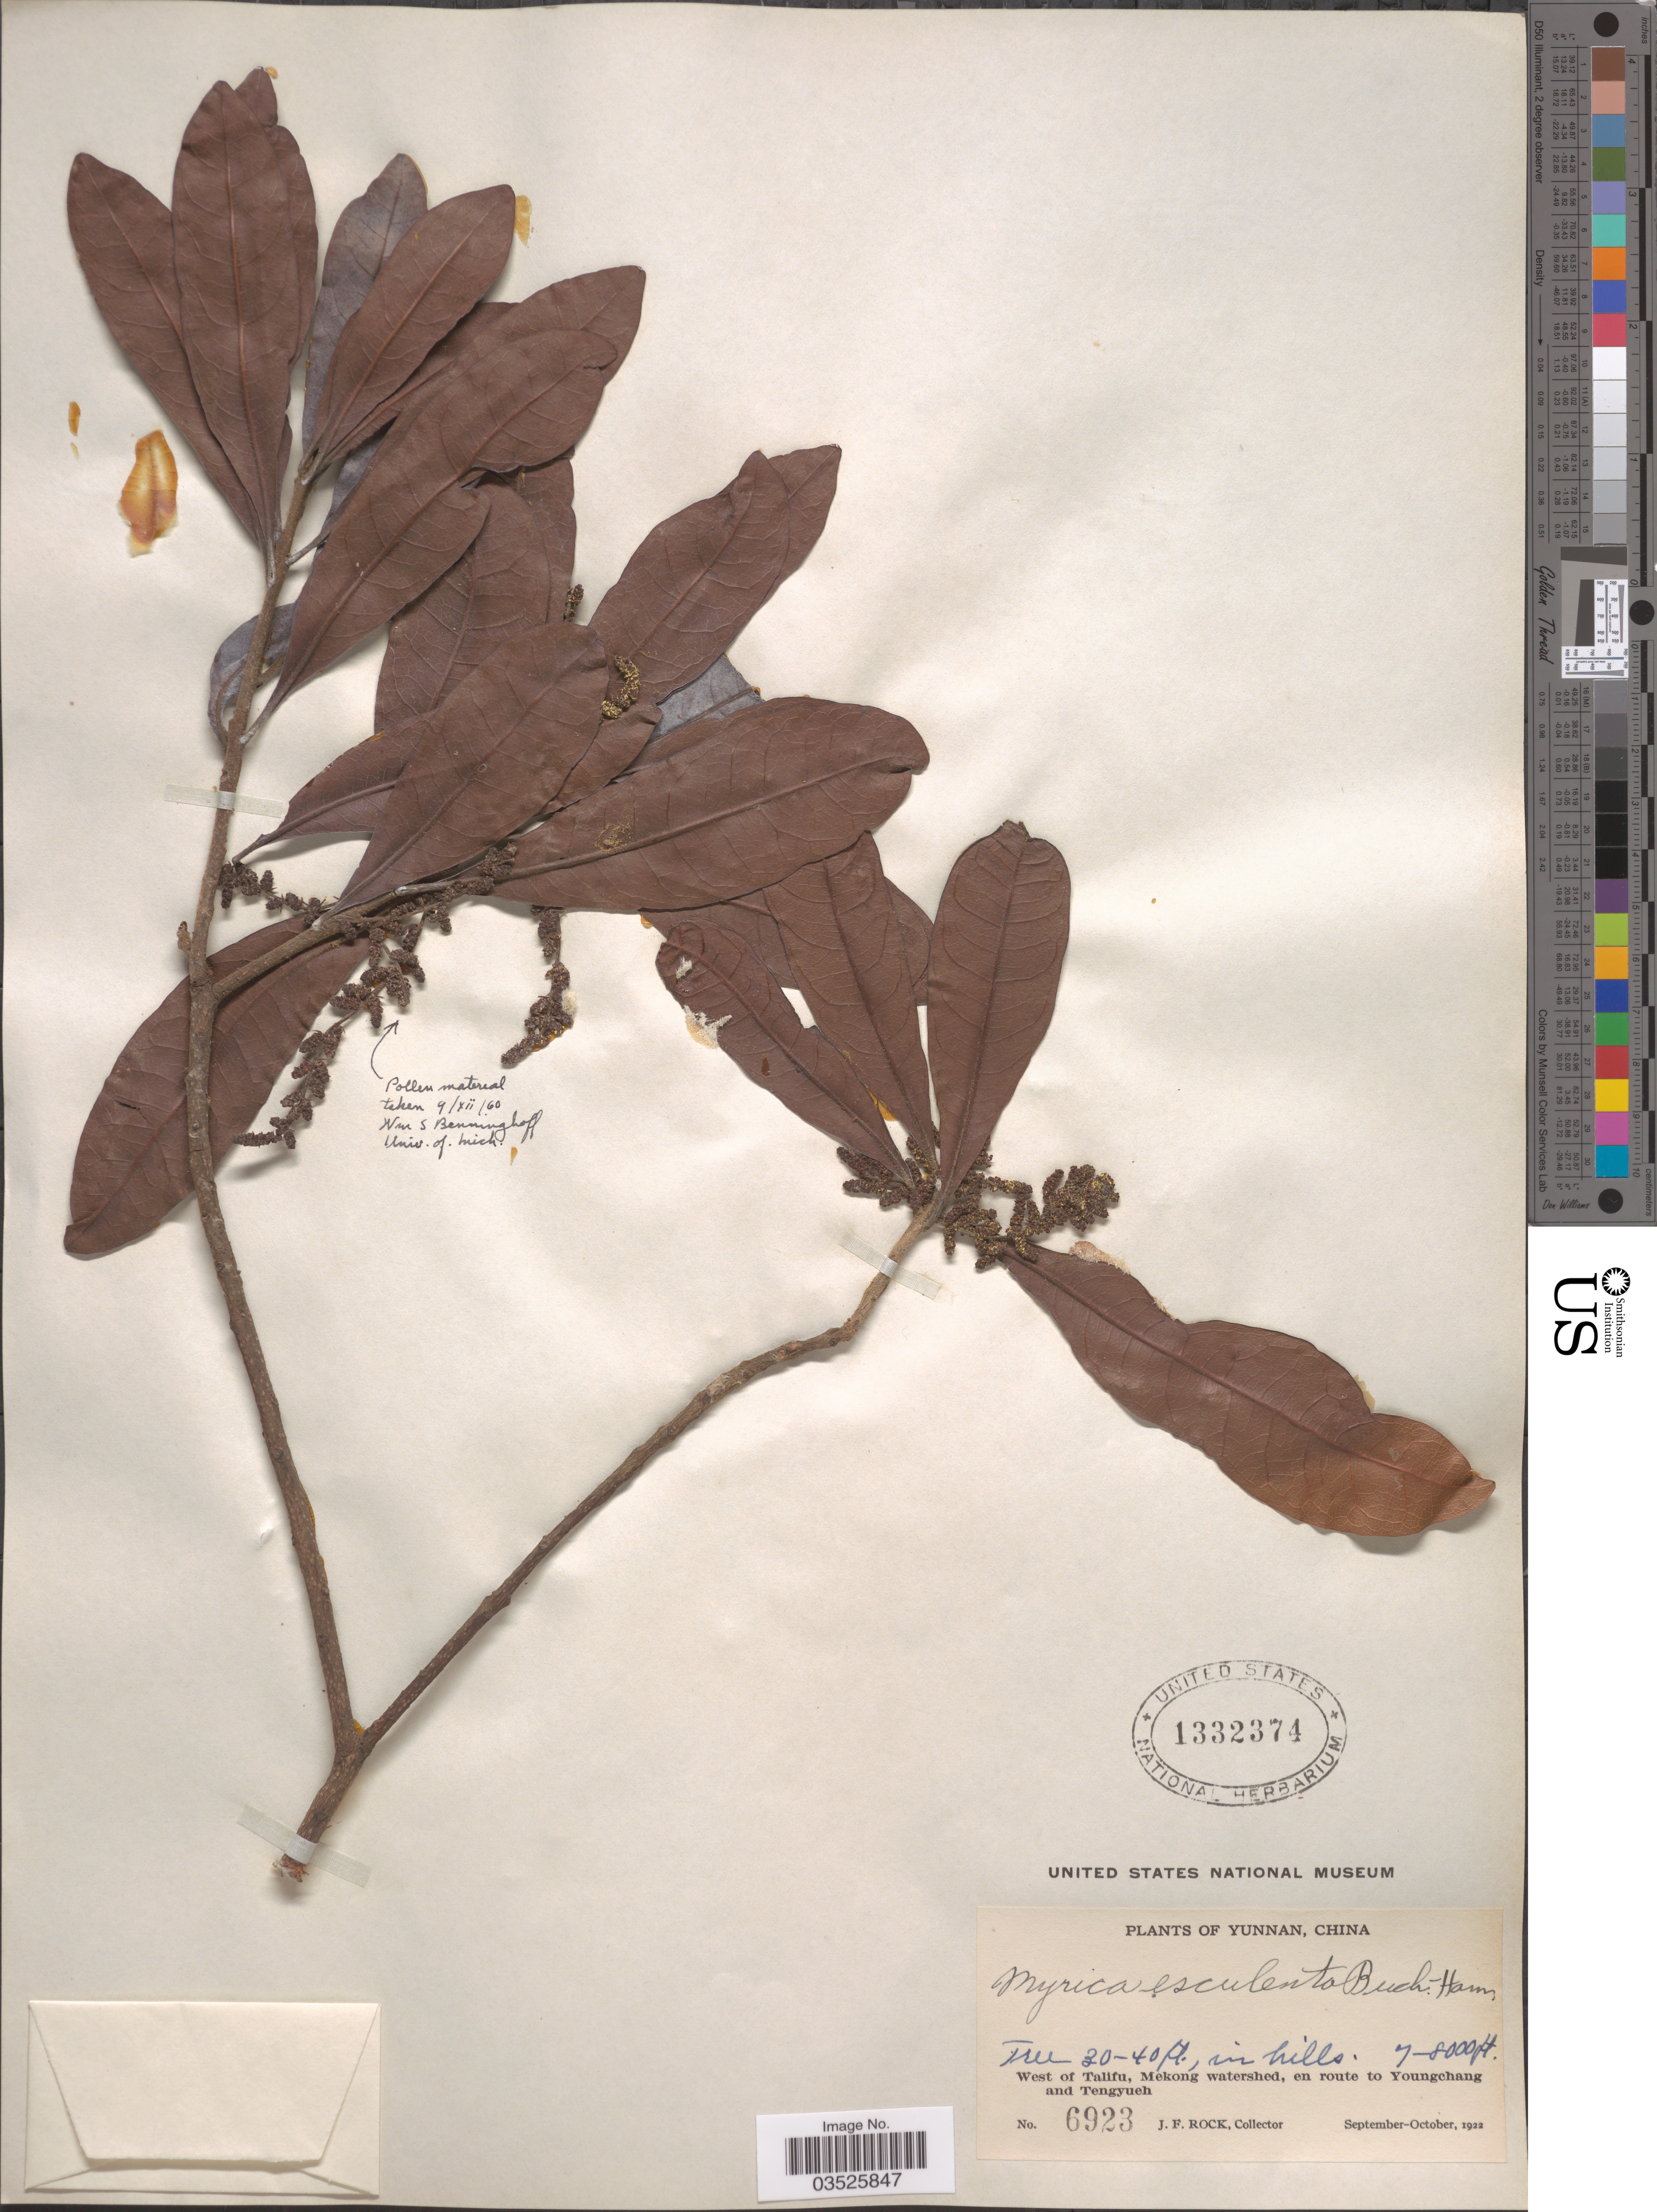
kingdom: Plantae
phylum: Tracheophyta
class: Magnoliopsida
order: Fagales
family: Myricaceae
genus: Morella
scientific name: Morella esculenta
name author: (Buch.-Ham. ex D. Don) I.M. Turner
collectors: J. Rock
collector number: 6923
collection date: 1922-09/1922-10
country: China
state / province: Yunnan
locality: In hills. West of Talifu, Mekong Watershed, en route to Youngchang and Tengyueh.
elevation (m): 2134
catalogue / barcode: US 1332374